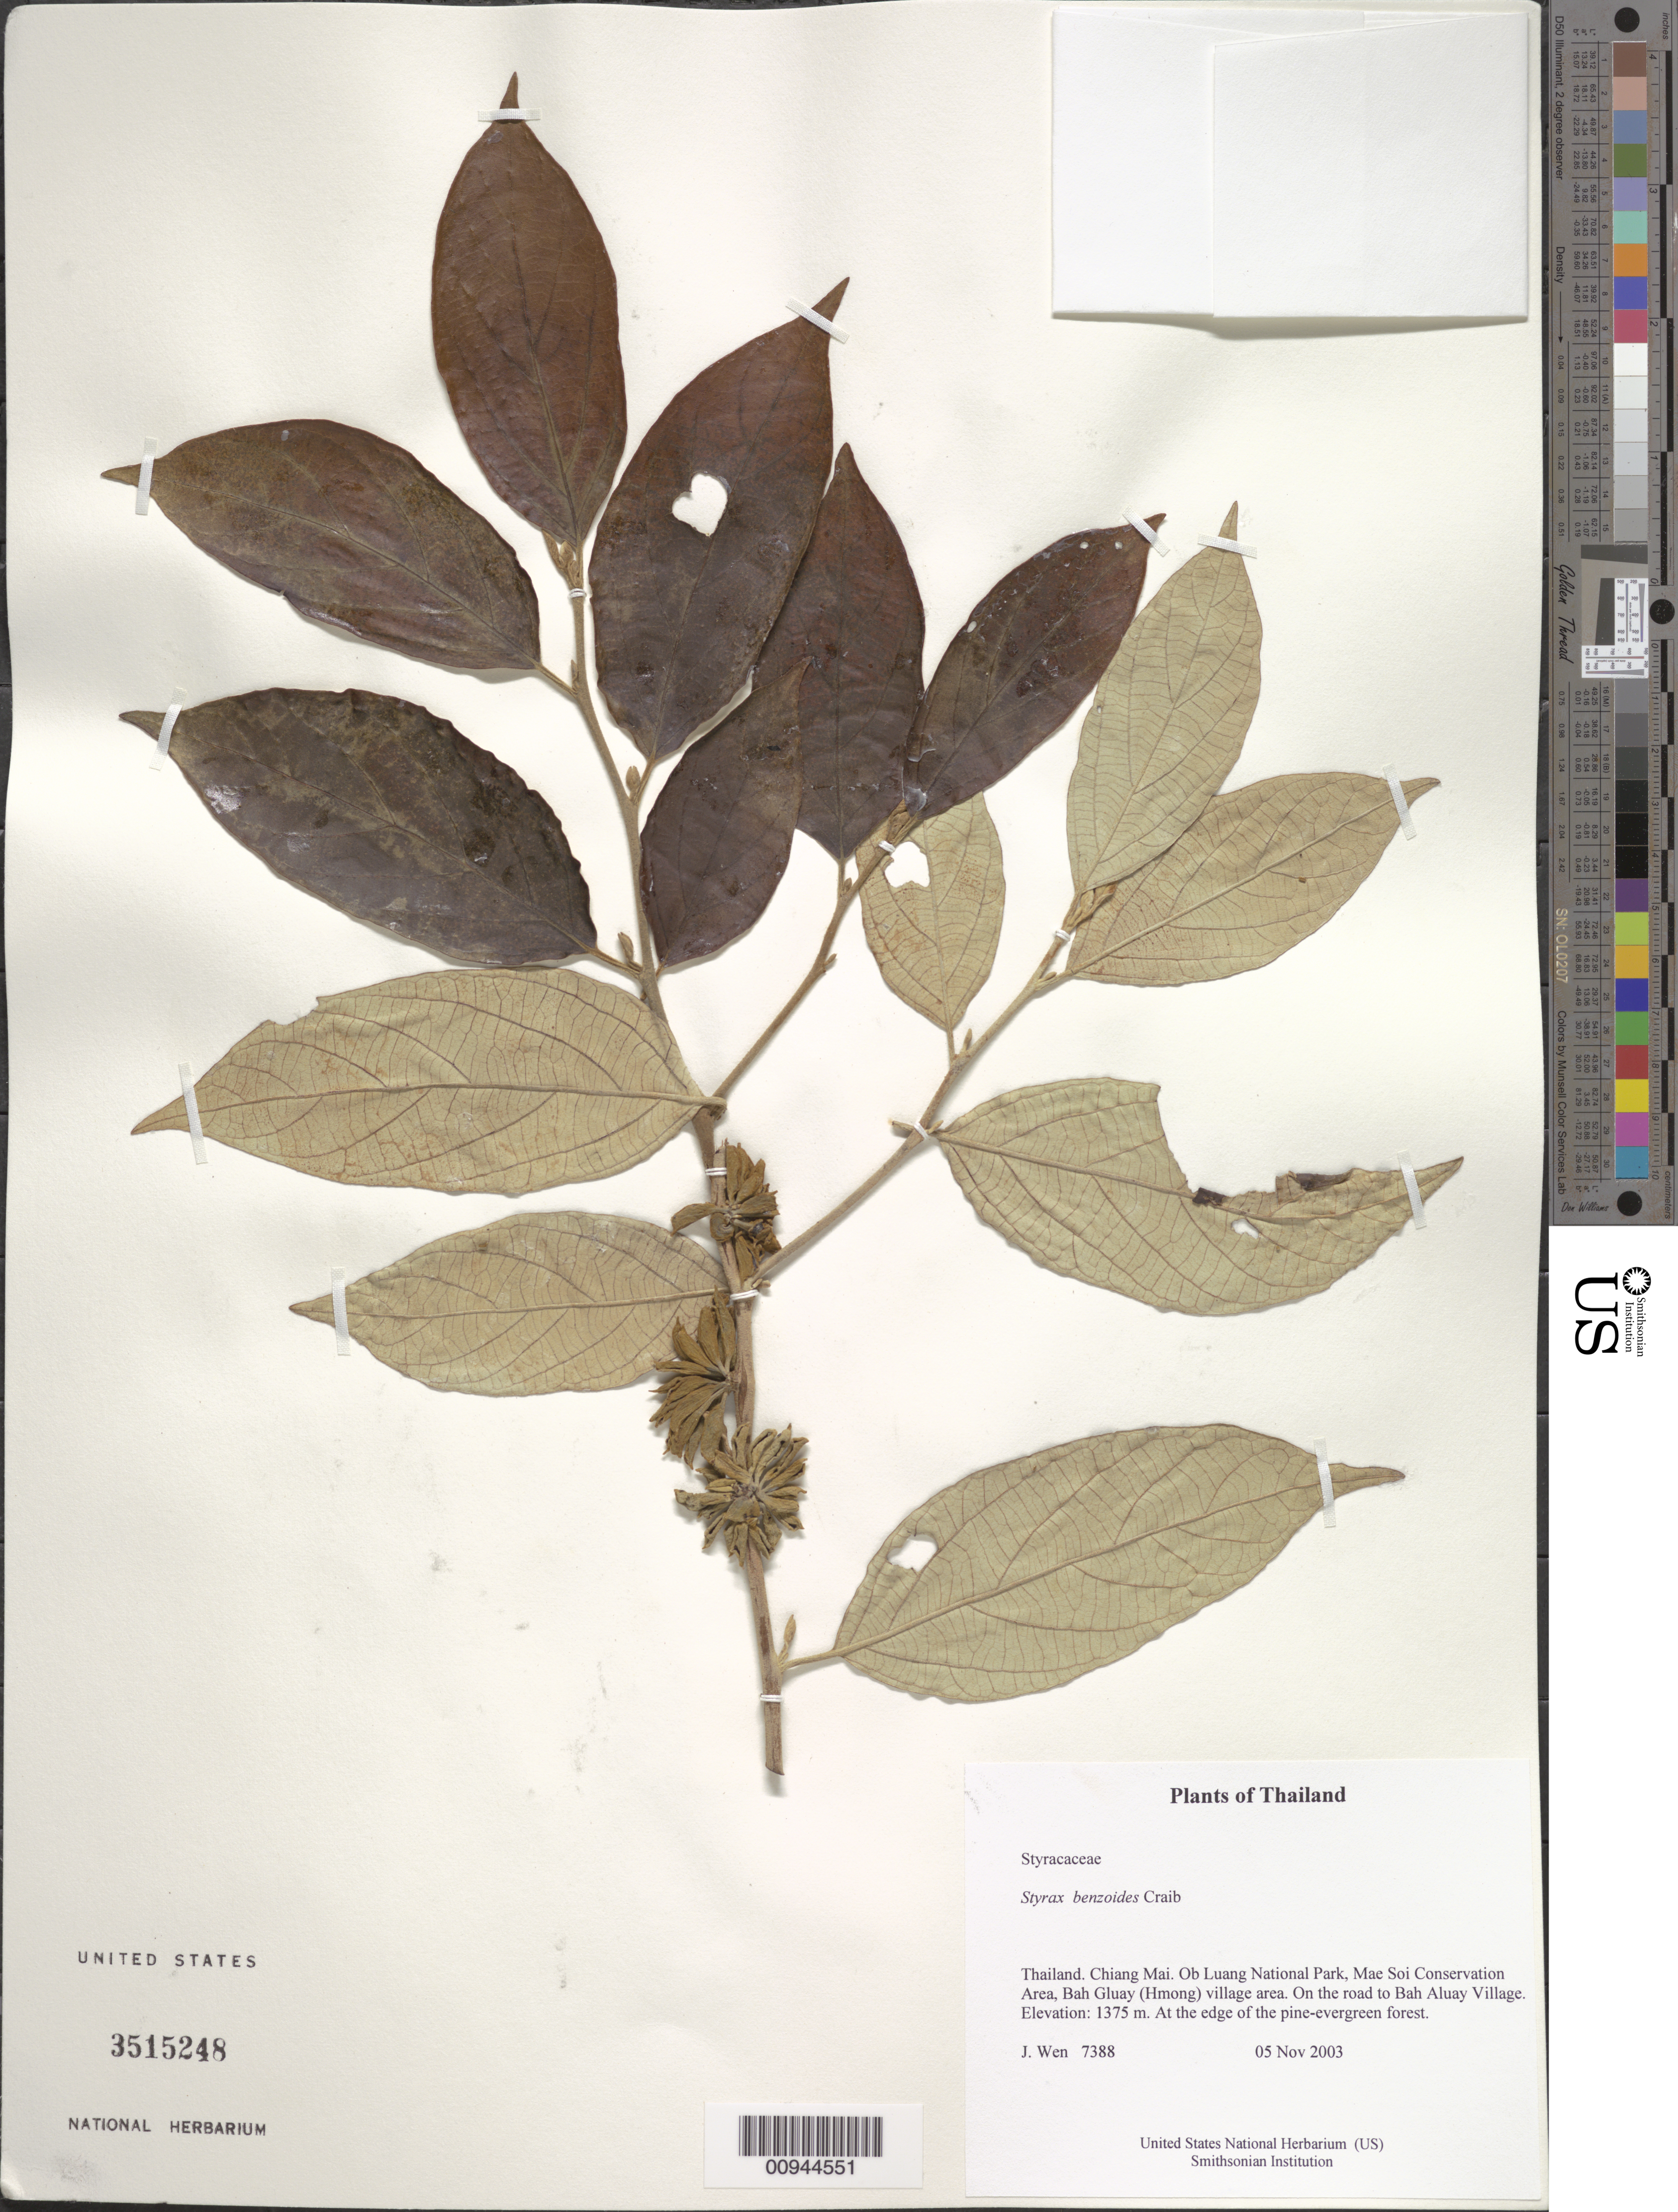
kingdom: Plantae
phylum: Tracheophyta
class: Magnoliopsida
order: Ericales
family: Styracaceae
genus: Styrax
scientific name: Styrax benzoides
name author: Craib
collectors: J. Wen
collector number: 7388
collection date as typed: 05 Nov 2003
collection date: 2003-11-05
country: Thailand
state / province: Chiang Mai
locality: Ob Luang National Park, Mae Soi Conservation Area, Bah Gluay (Hmong) village area. On the road to Bah Aluay Village.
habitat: At the edge of the pine-evergreen forest.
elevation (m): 1375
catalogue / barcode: US 3515248